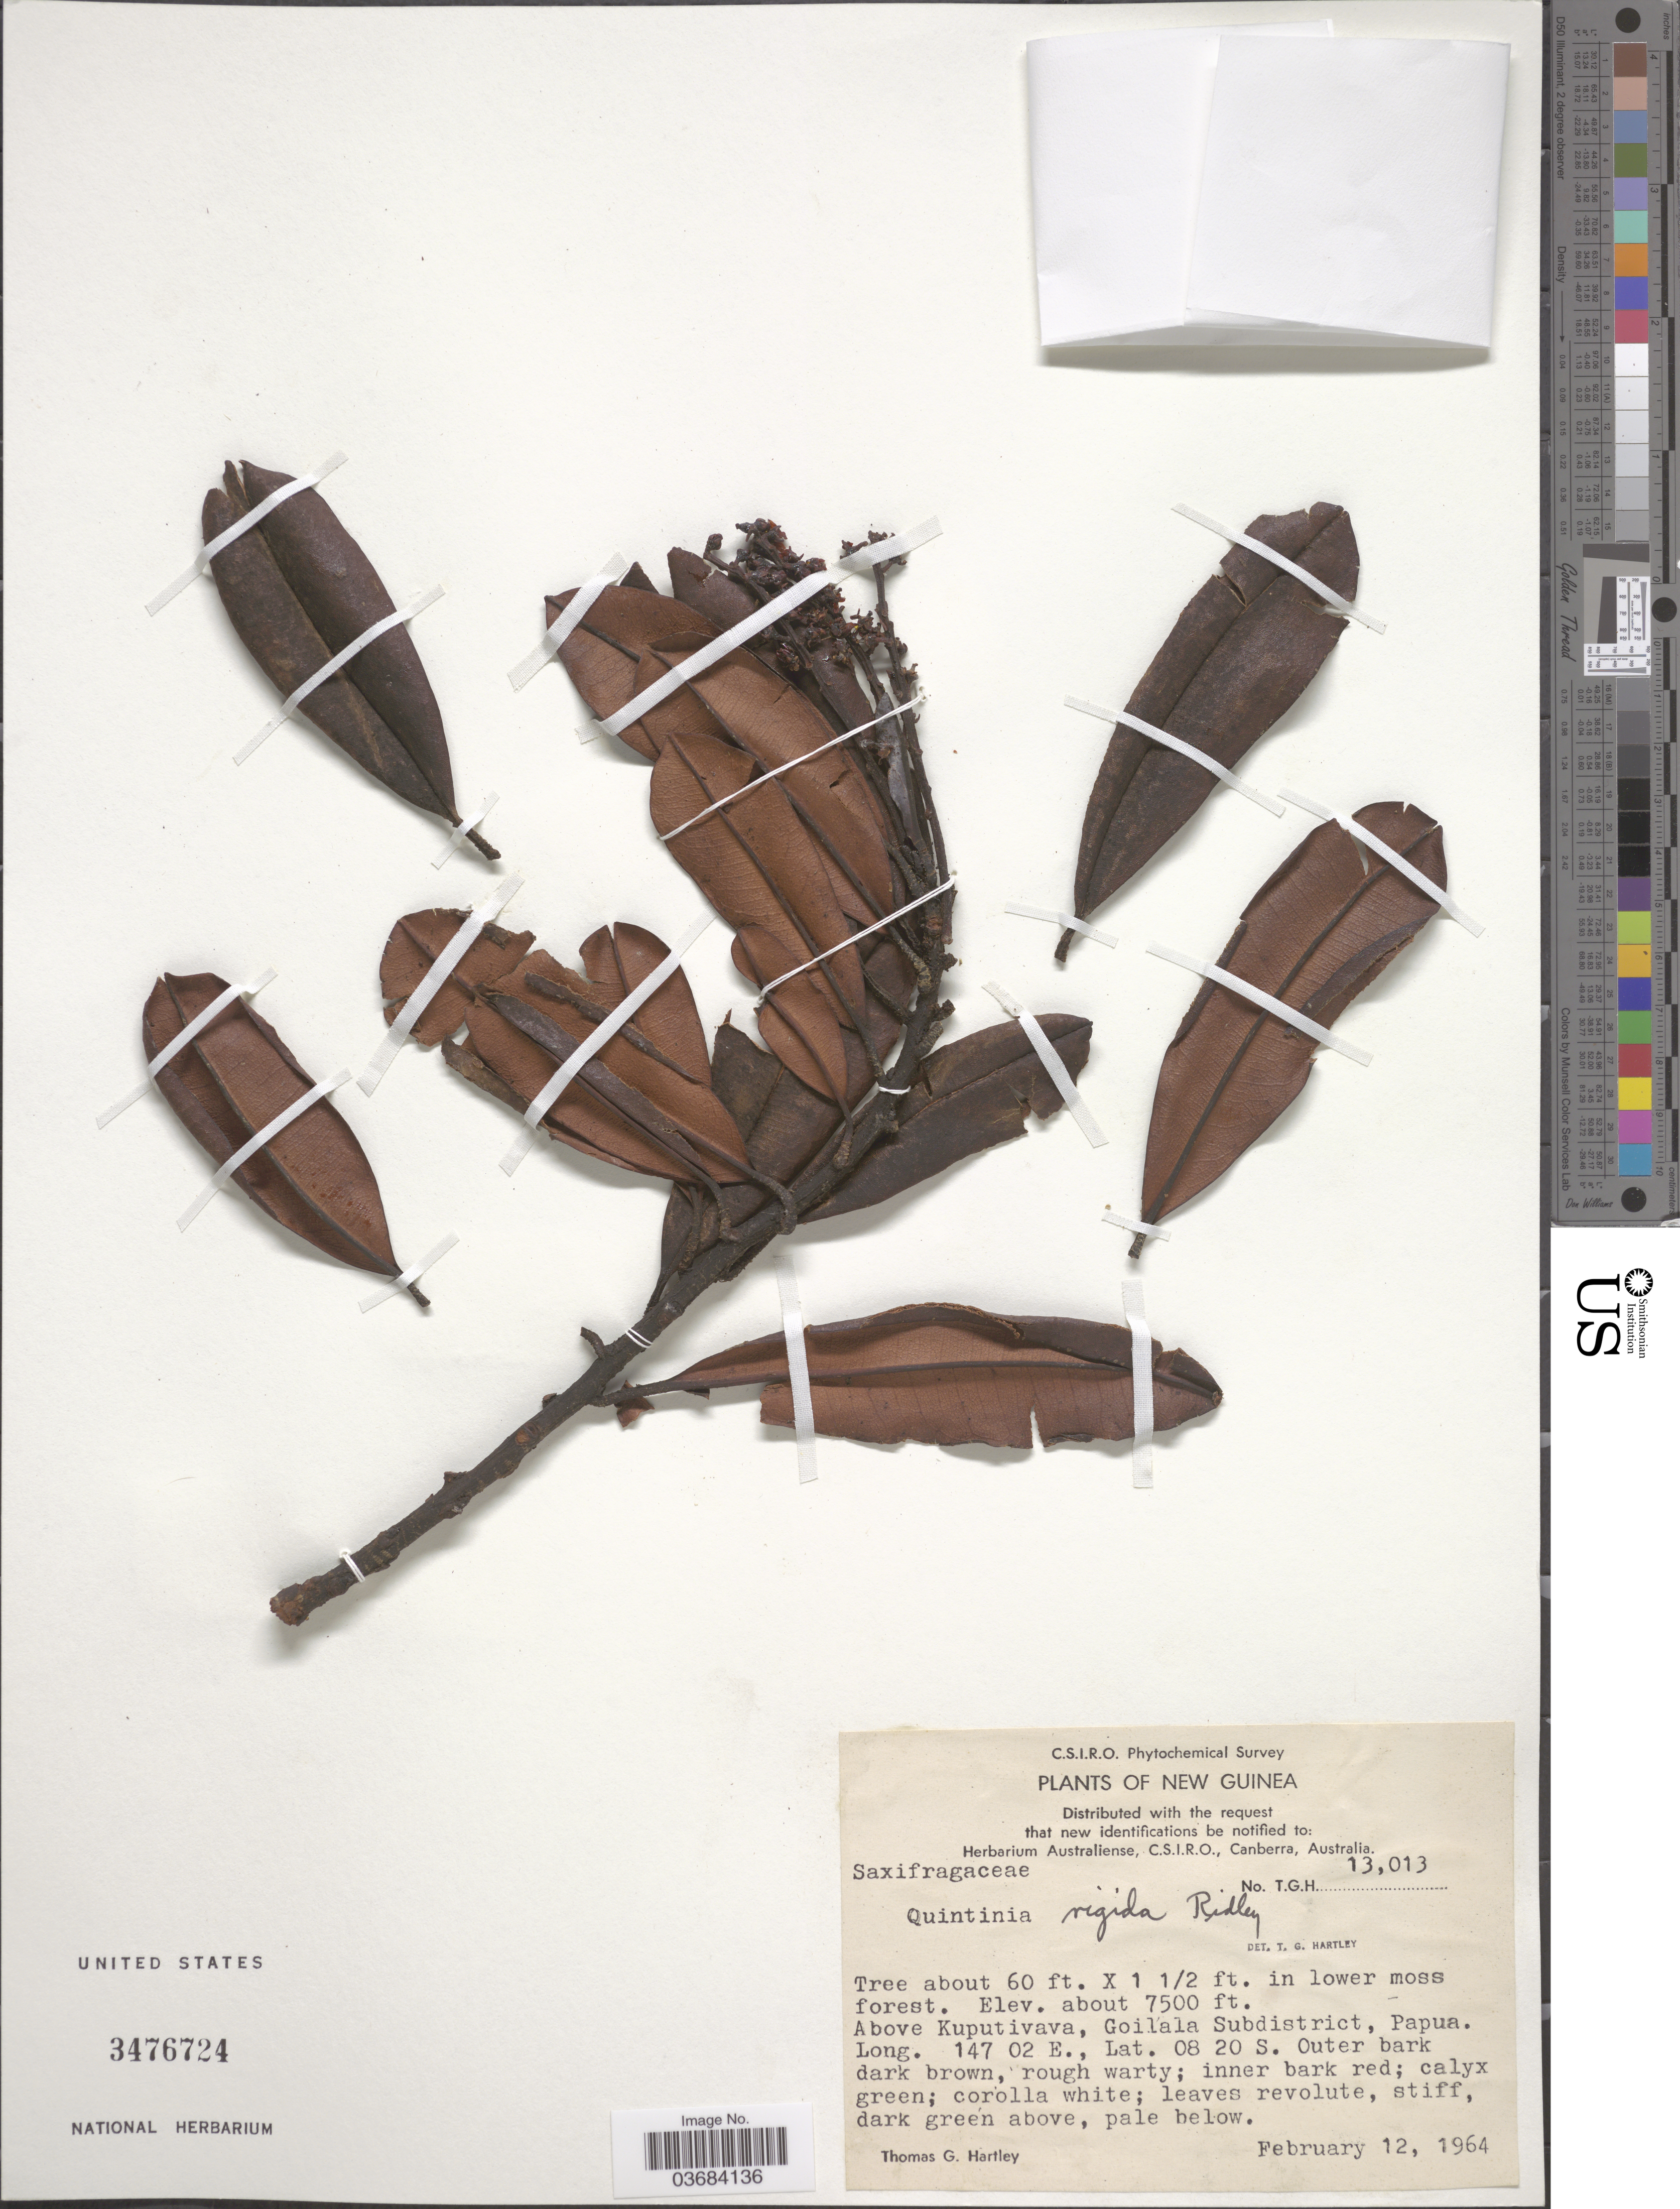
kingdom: Plantae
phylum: Tracheophyta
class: Magnoliopsida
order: Paracryphiales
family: Paracryphiaceae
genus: Quintinia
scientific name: Quintinia rigida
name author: Ridl.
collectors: T. G. Hartley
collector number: T.G.H.13013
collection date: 1964-02-12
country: Papua New Guinea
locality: New Guinea. Above Kuputivava, Goilala Subdistrict, Papua.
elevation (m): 2286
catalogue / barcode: US 3476724